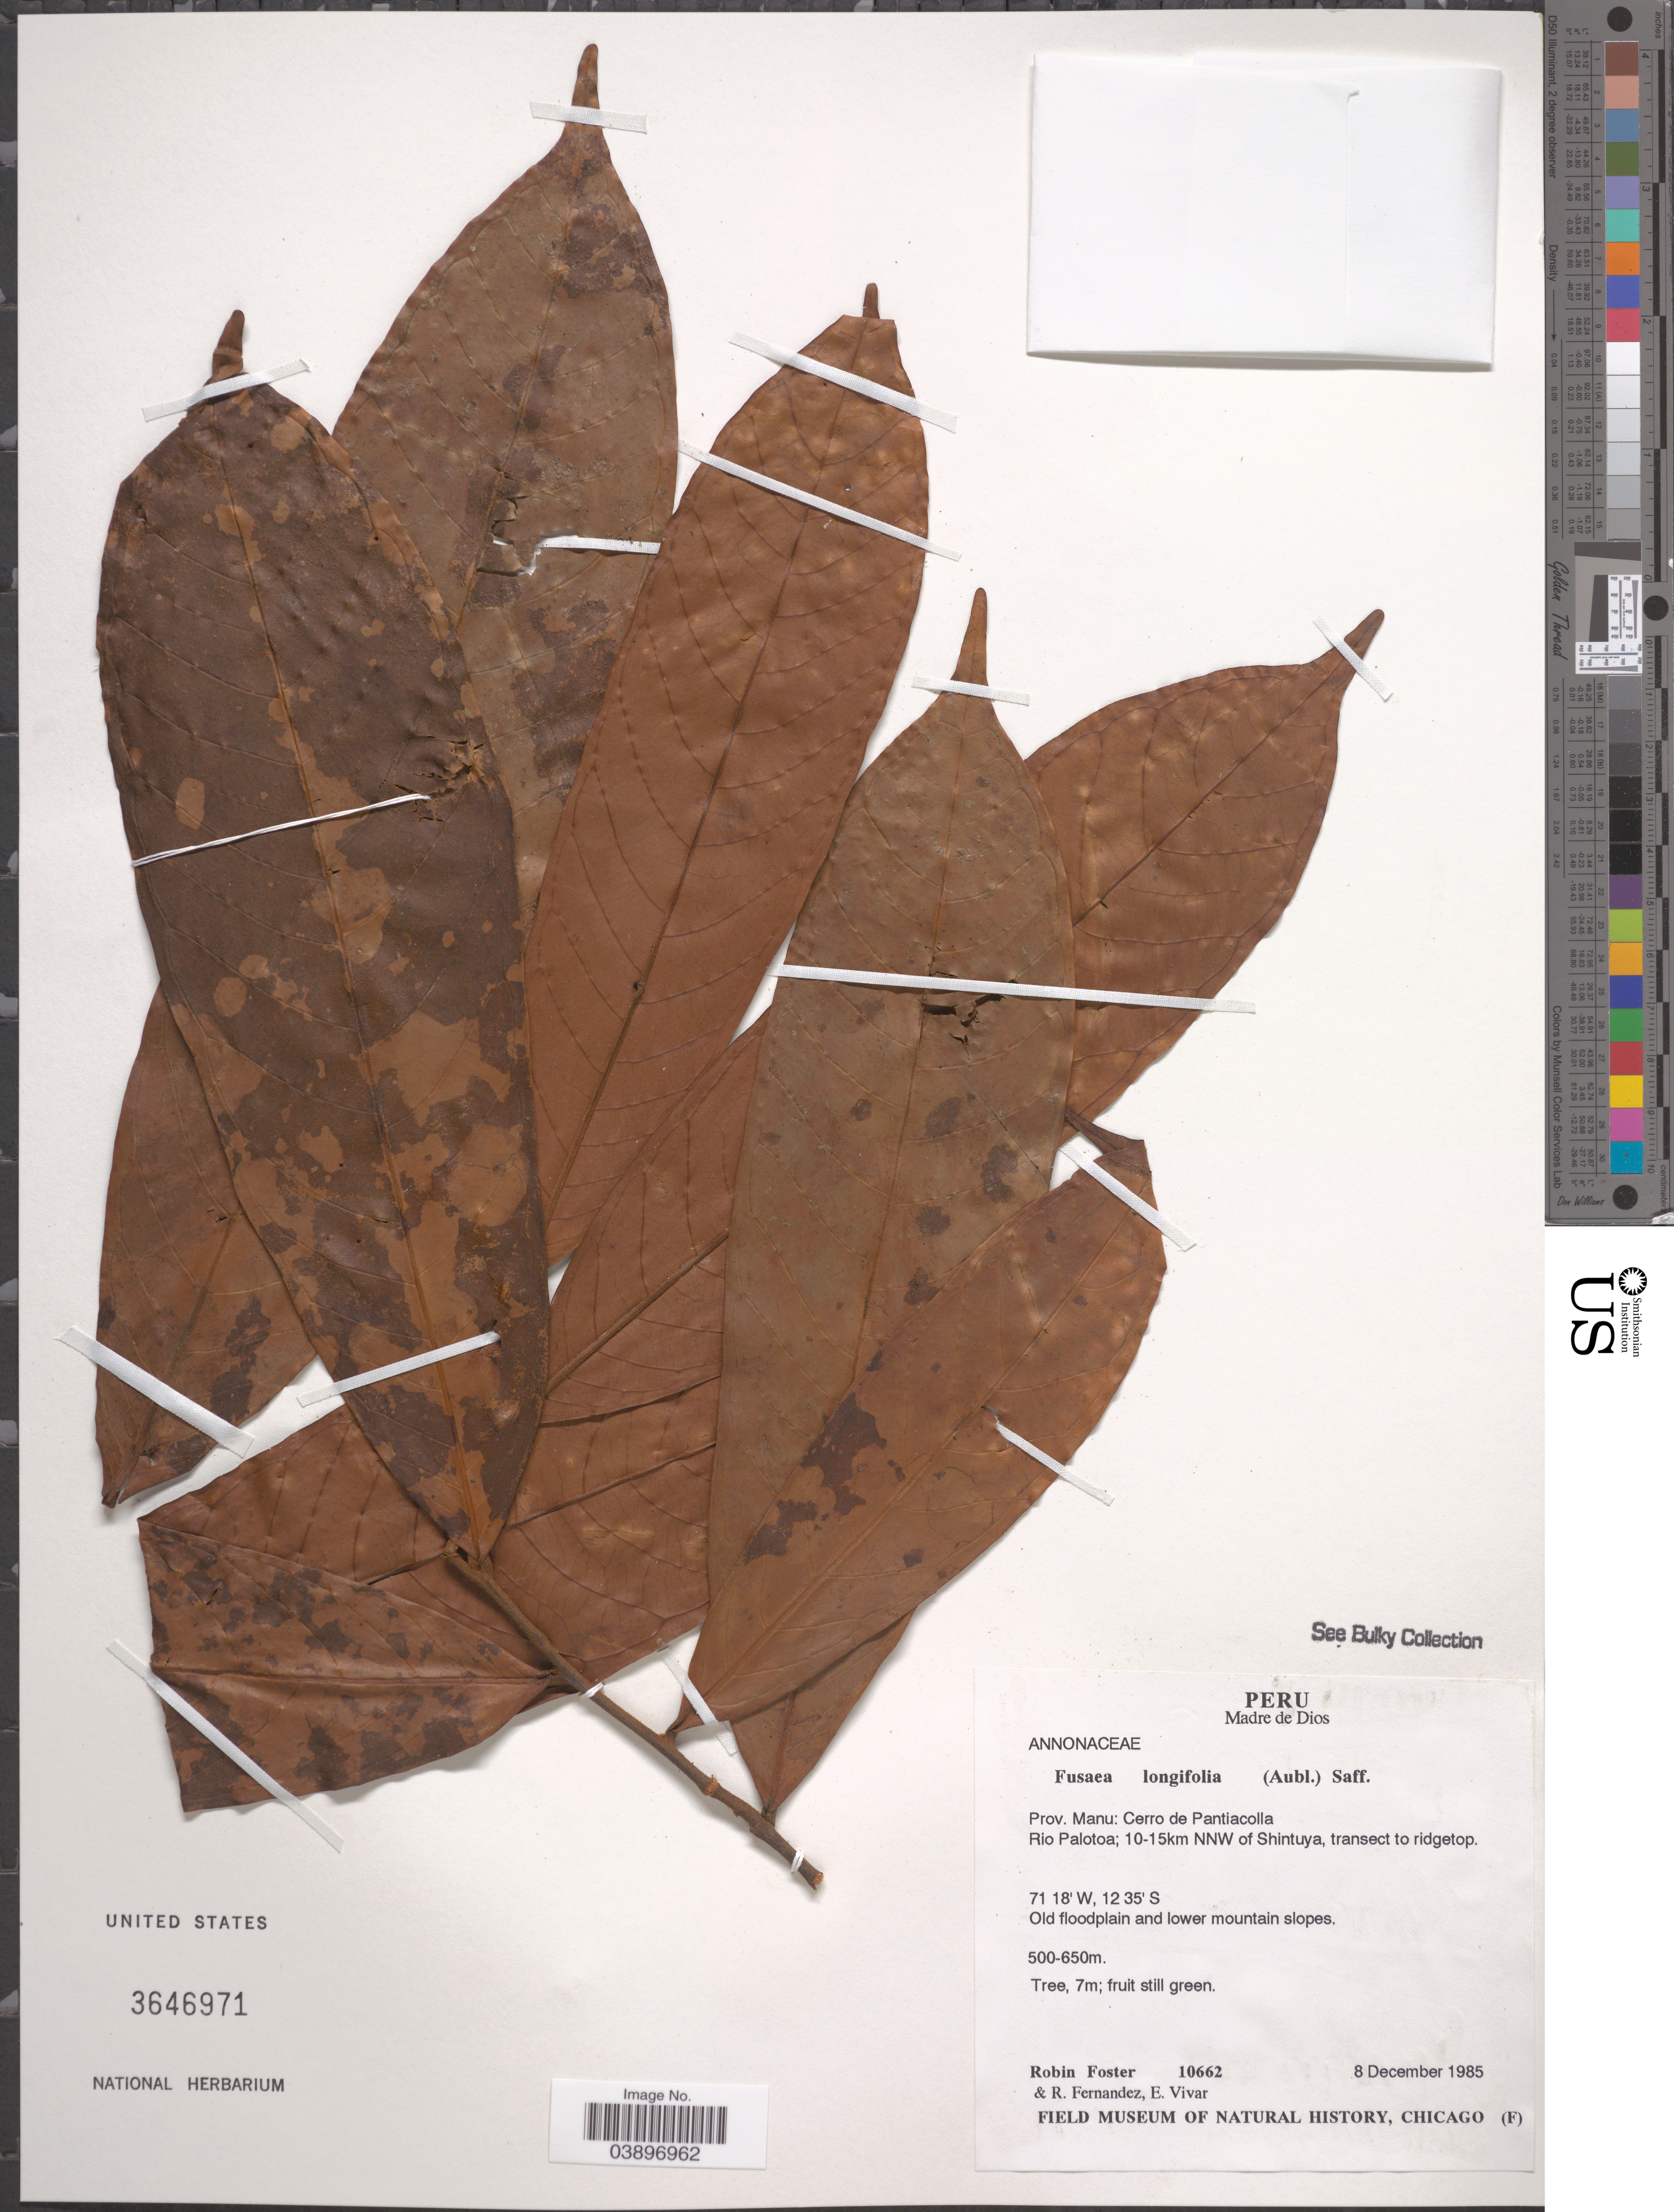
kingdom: Plantae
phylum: Tracheophyta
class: Magnoliopsida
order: Magnoliales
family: Annonaceae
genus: Fusaea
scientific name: Fusaea longifolia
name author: (Aubl.) Saff.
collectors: R. B. Foster, R. Fernandez & E. Vivar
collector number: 10662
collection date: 1985-12-08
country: Peru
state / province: Madre de Dios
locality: Prov. Manu: Cerro de Pantiacolla. Rio Palotoa; 10-15km NNW of Shintuya, transect to ridgetop.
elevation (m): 500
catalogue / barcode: US 3646971